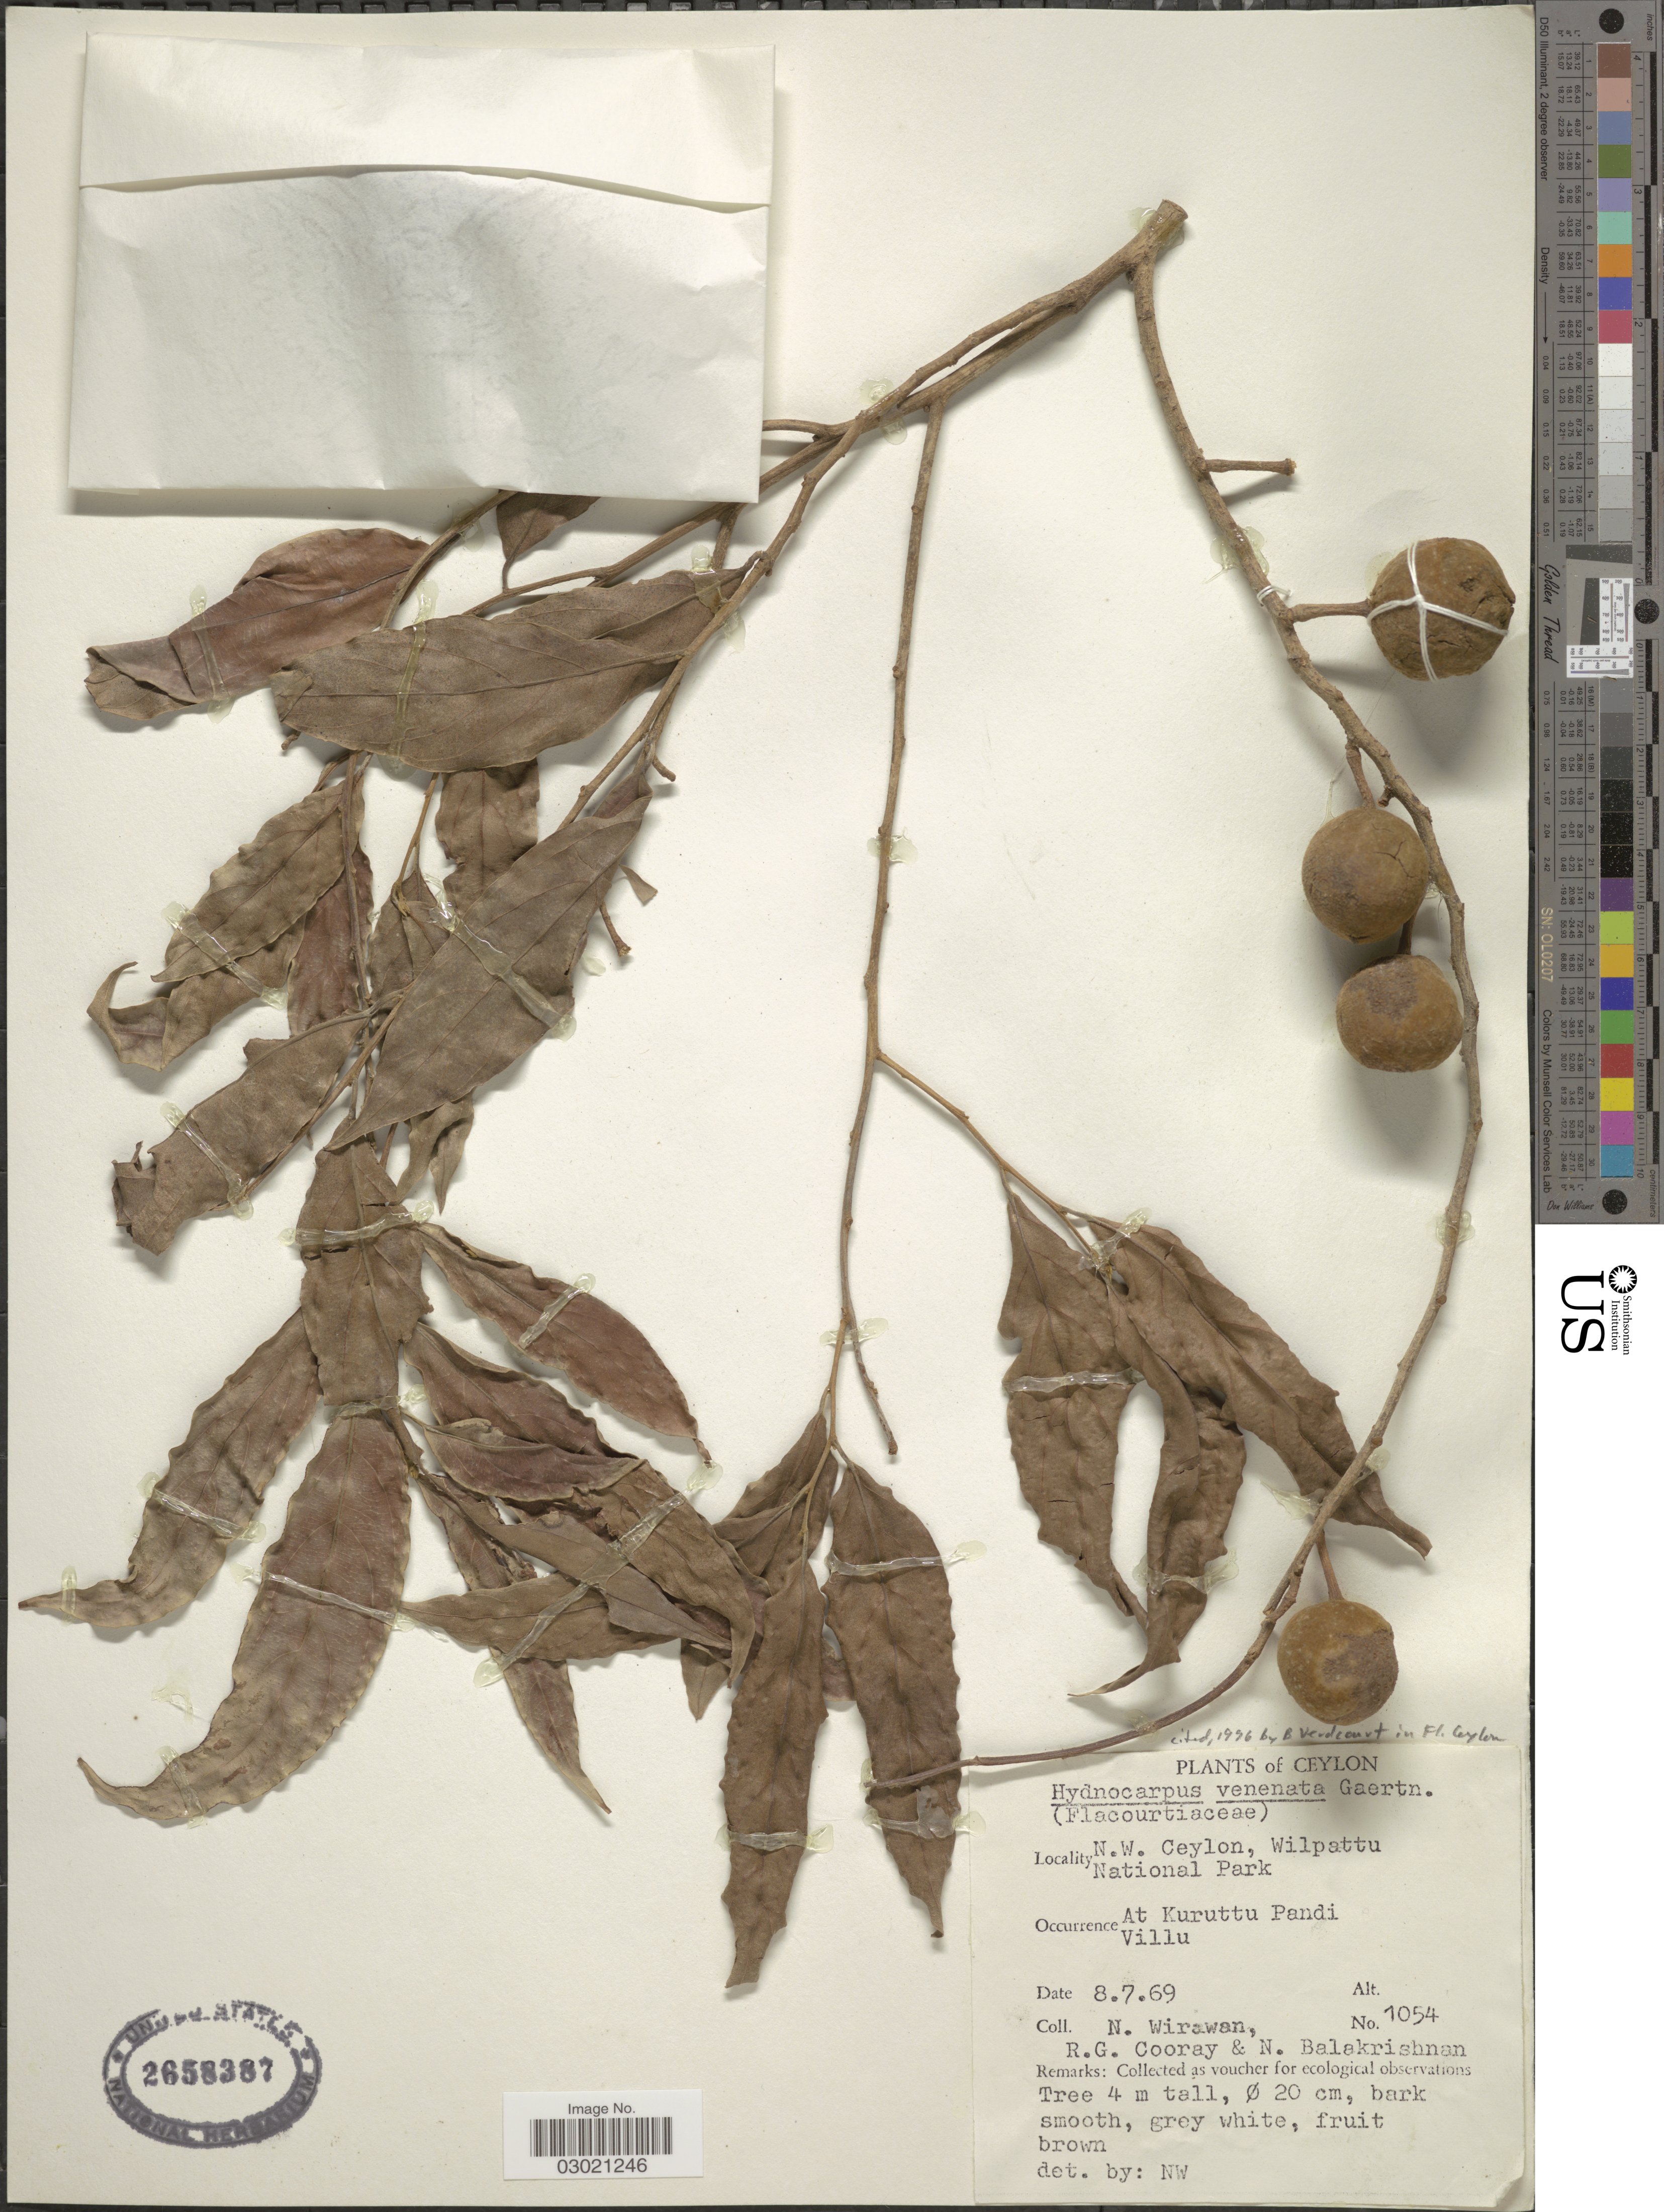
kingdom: Plantae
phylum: Tracheophyta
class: Magnoliopsida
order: Malpighiales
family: Achariaceae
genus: Hydnocarpus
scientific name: Hydnocarpus venenatus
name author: Gaertn.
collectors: N. Wirawan, R. Cooray & N. Balakrishnan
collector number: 1054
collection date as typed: Transcribed d/m/y: 8/7/69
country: Sri Lanka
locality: Ceylon, N.W. Ceylon, Wilpattu National Park, At Kuruttu Pandi Villu.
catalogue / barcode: US 2658387